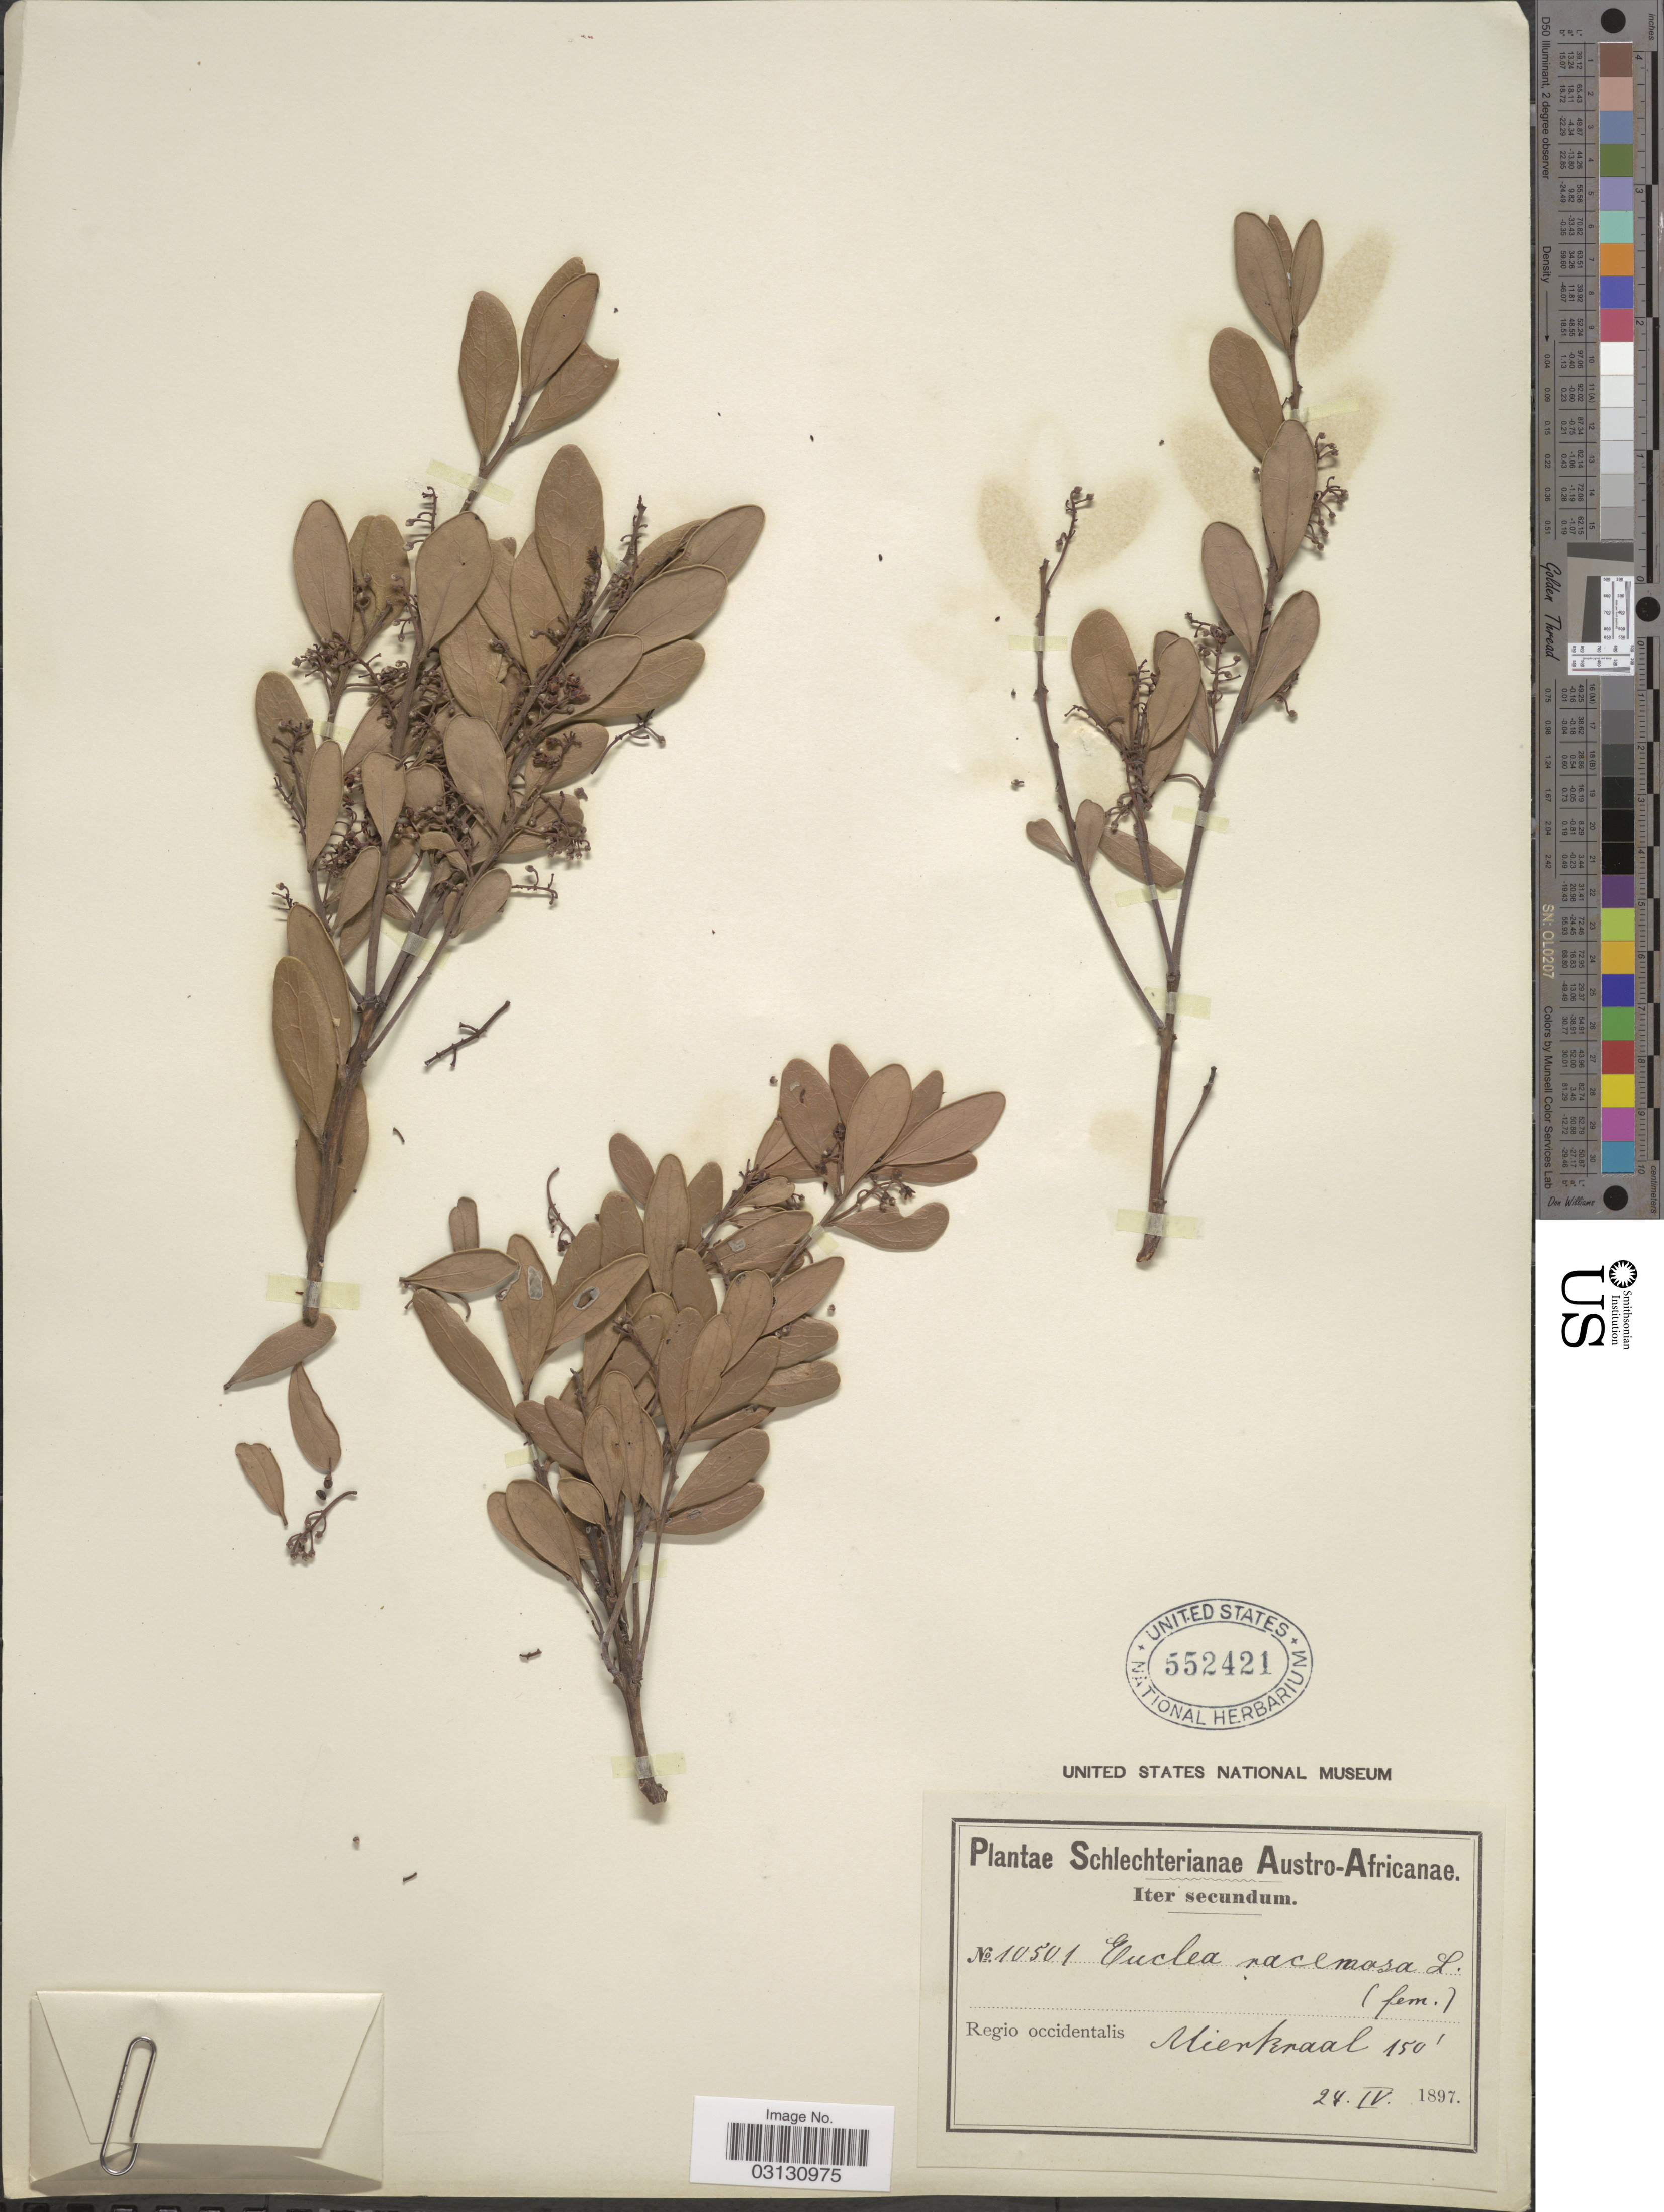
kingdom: Plantae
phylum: Tracheophyta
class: Magnoliopsida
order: Ericales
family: Ebenaceae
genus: Euclea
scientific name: Euclea racemosa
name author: L.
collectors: Schlechter, --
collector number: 10501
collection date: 1897-04-24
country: South Africa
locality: Austro-Africanae. Regio occidentalis Mierkraal.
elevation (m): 46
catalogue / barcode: US 552421